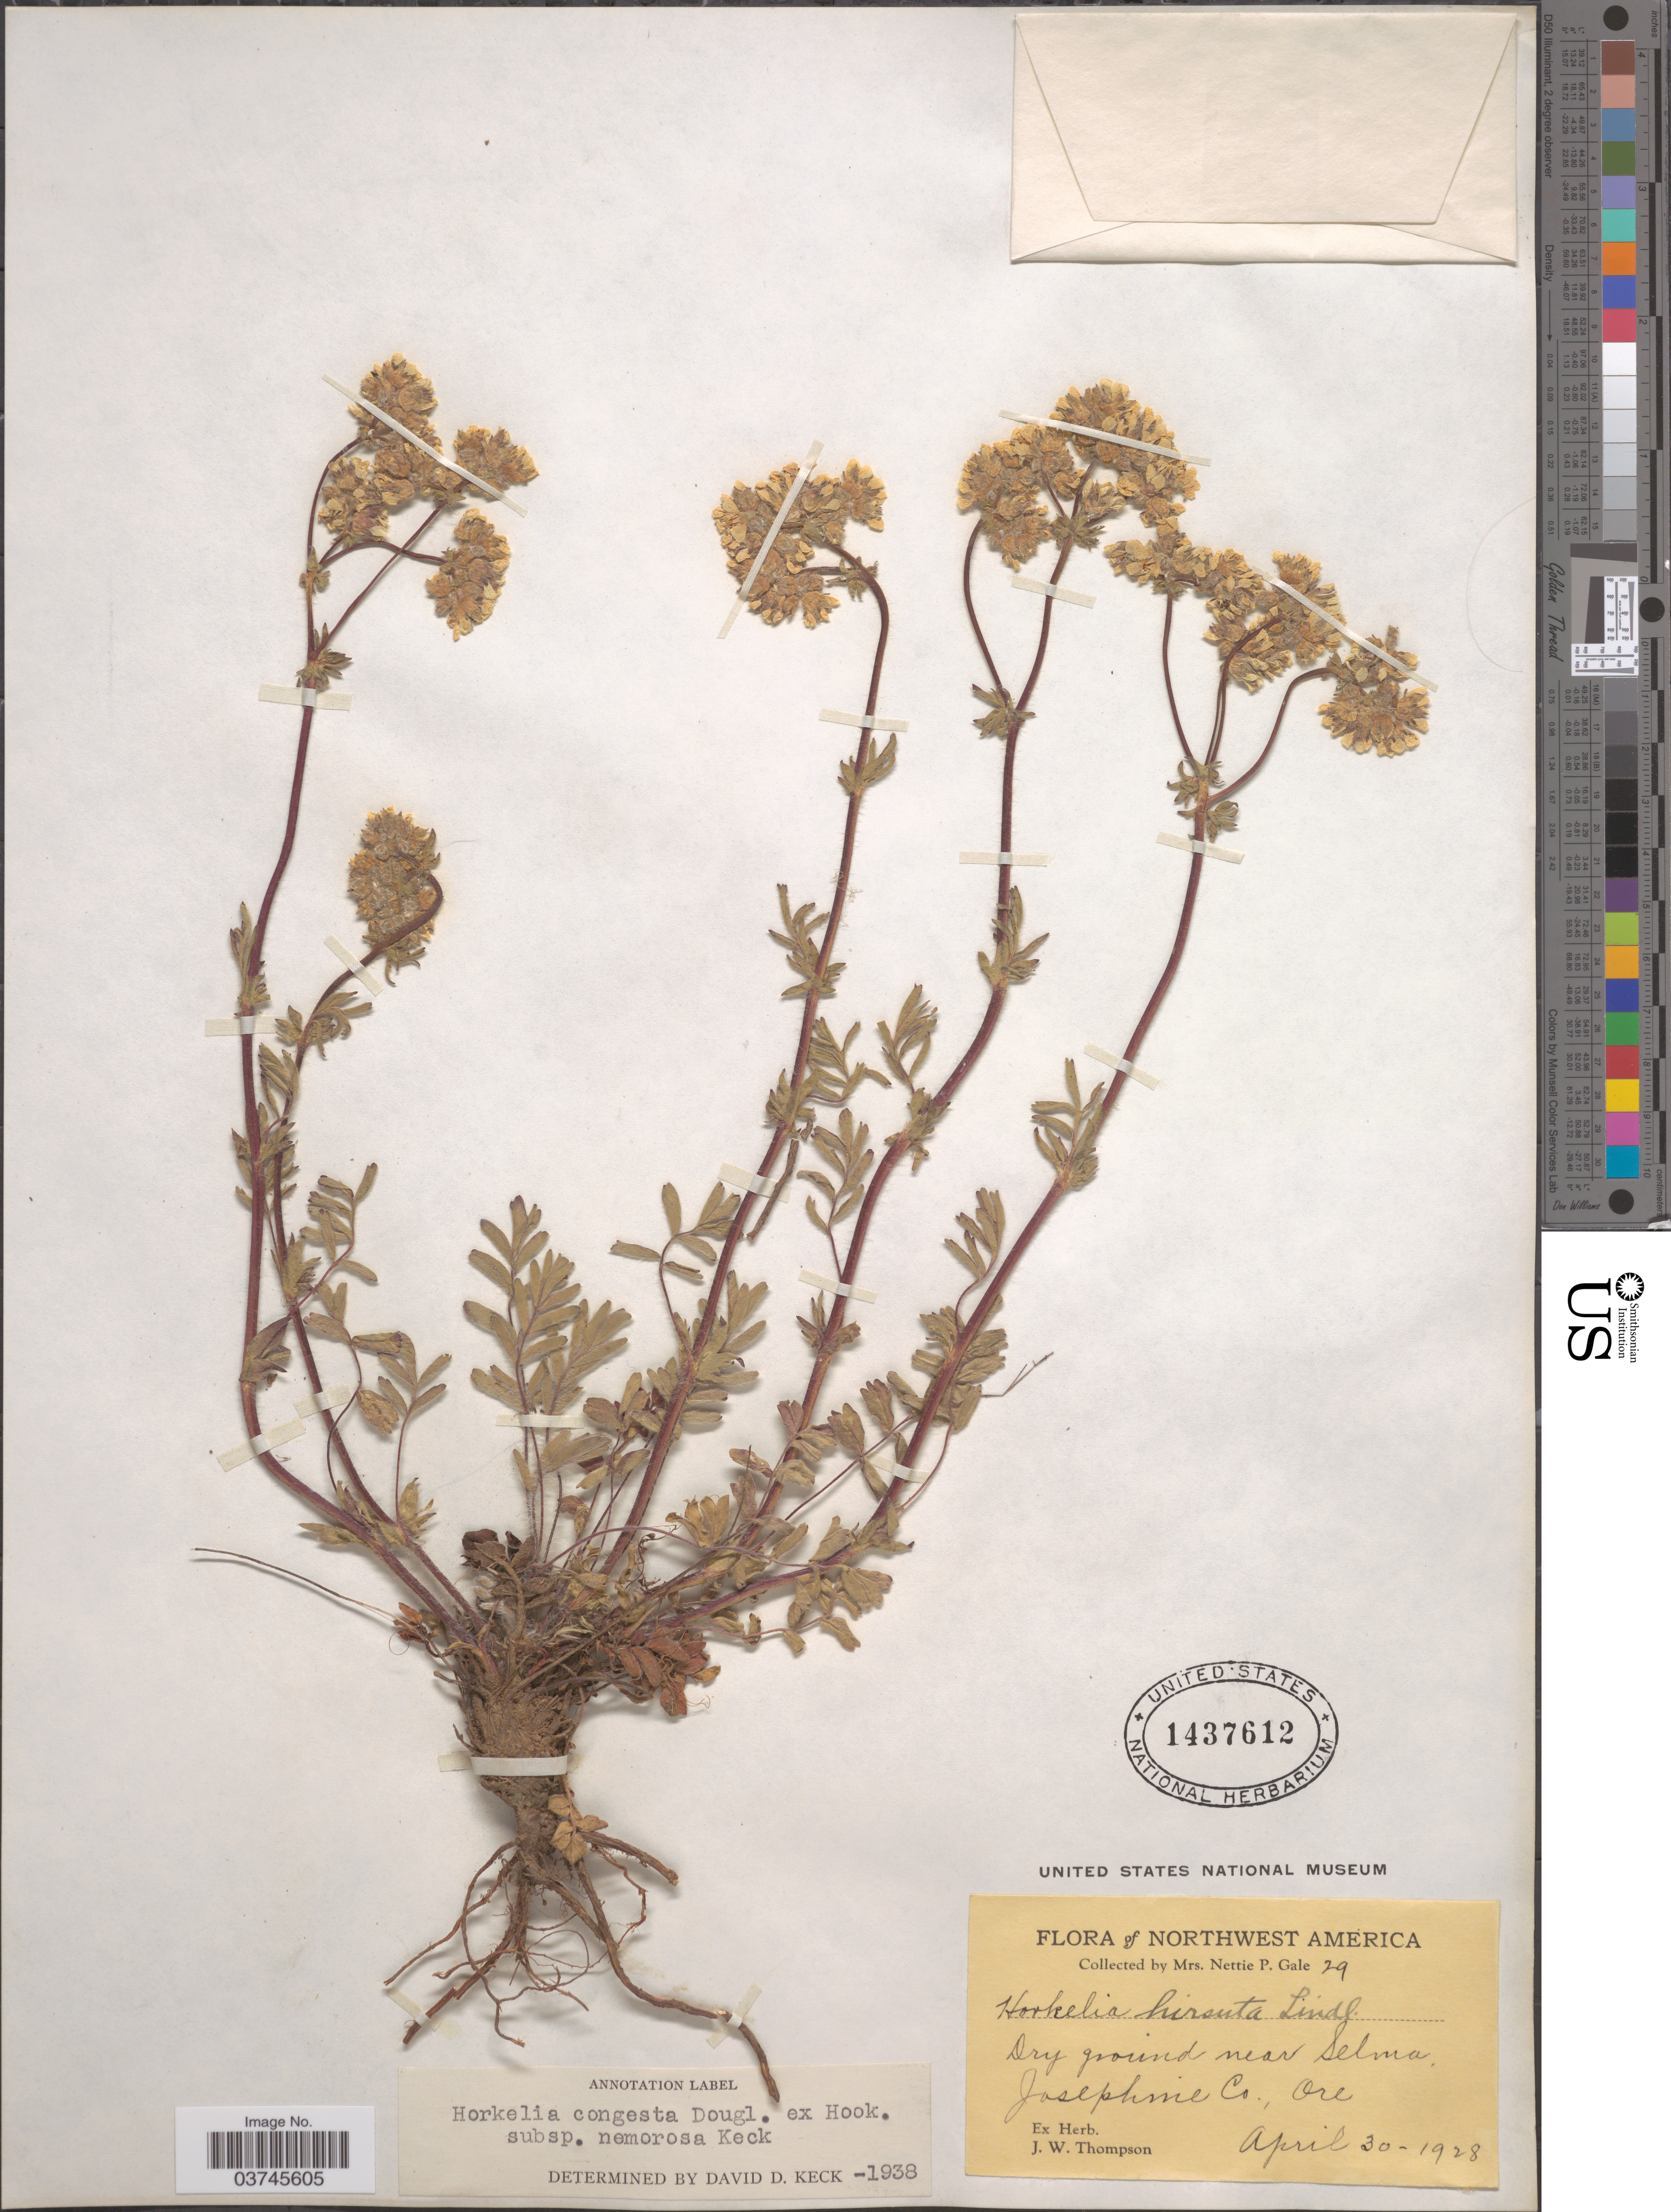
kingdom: Plantae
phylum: Tracheophyta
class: Magnoliopsida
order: Rosales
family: Rosaceae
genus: Potentilla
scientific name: Potentilla congesta var. nemorosa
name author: (D.D. Keck) J.T. Howell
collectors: N. Gale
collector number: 29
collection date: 1928-04-30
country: United States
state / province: Oregon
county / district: Josephine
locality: Northwest America. Near Selma. Josephine Co..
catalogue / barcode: US 1437612